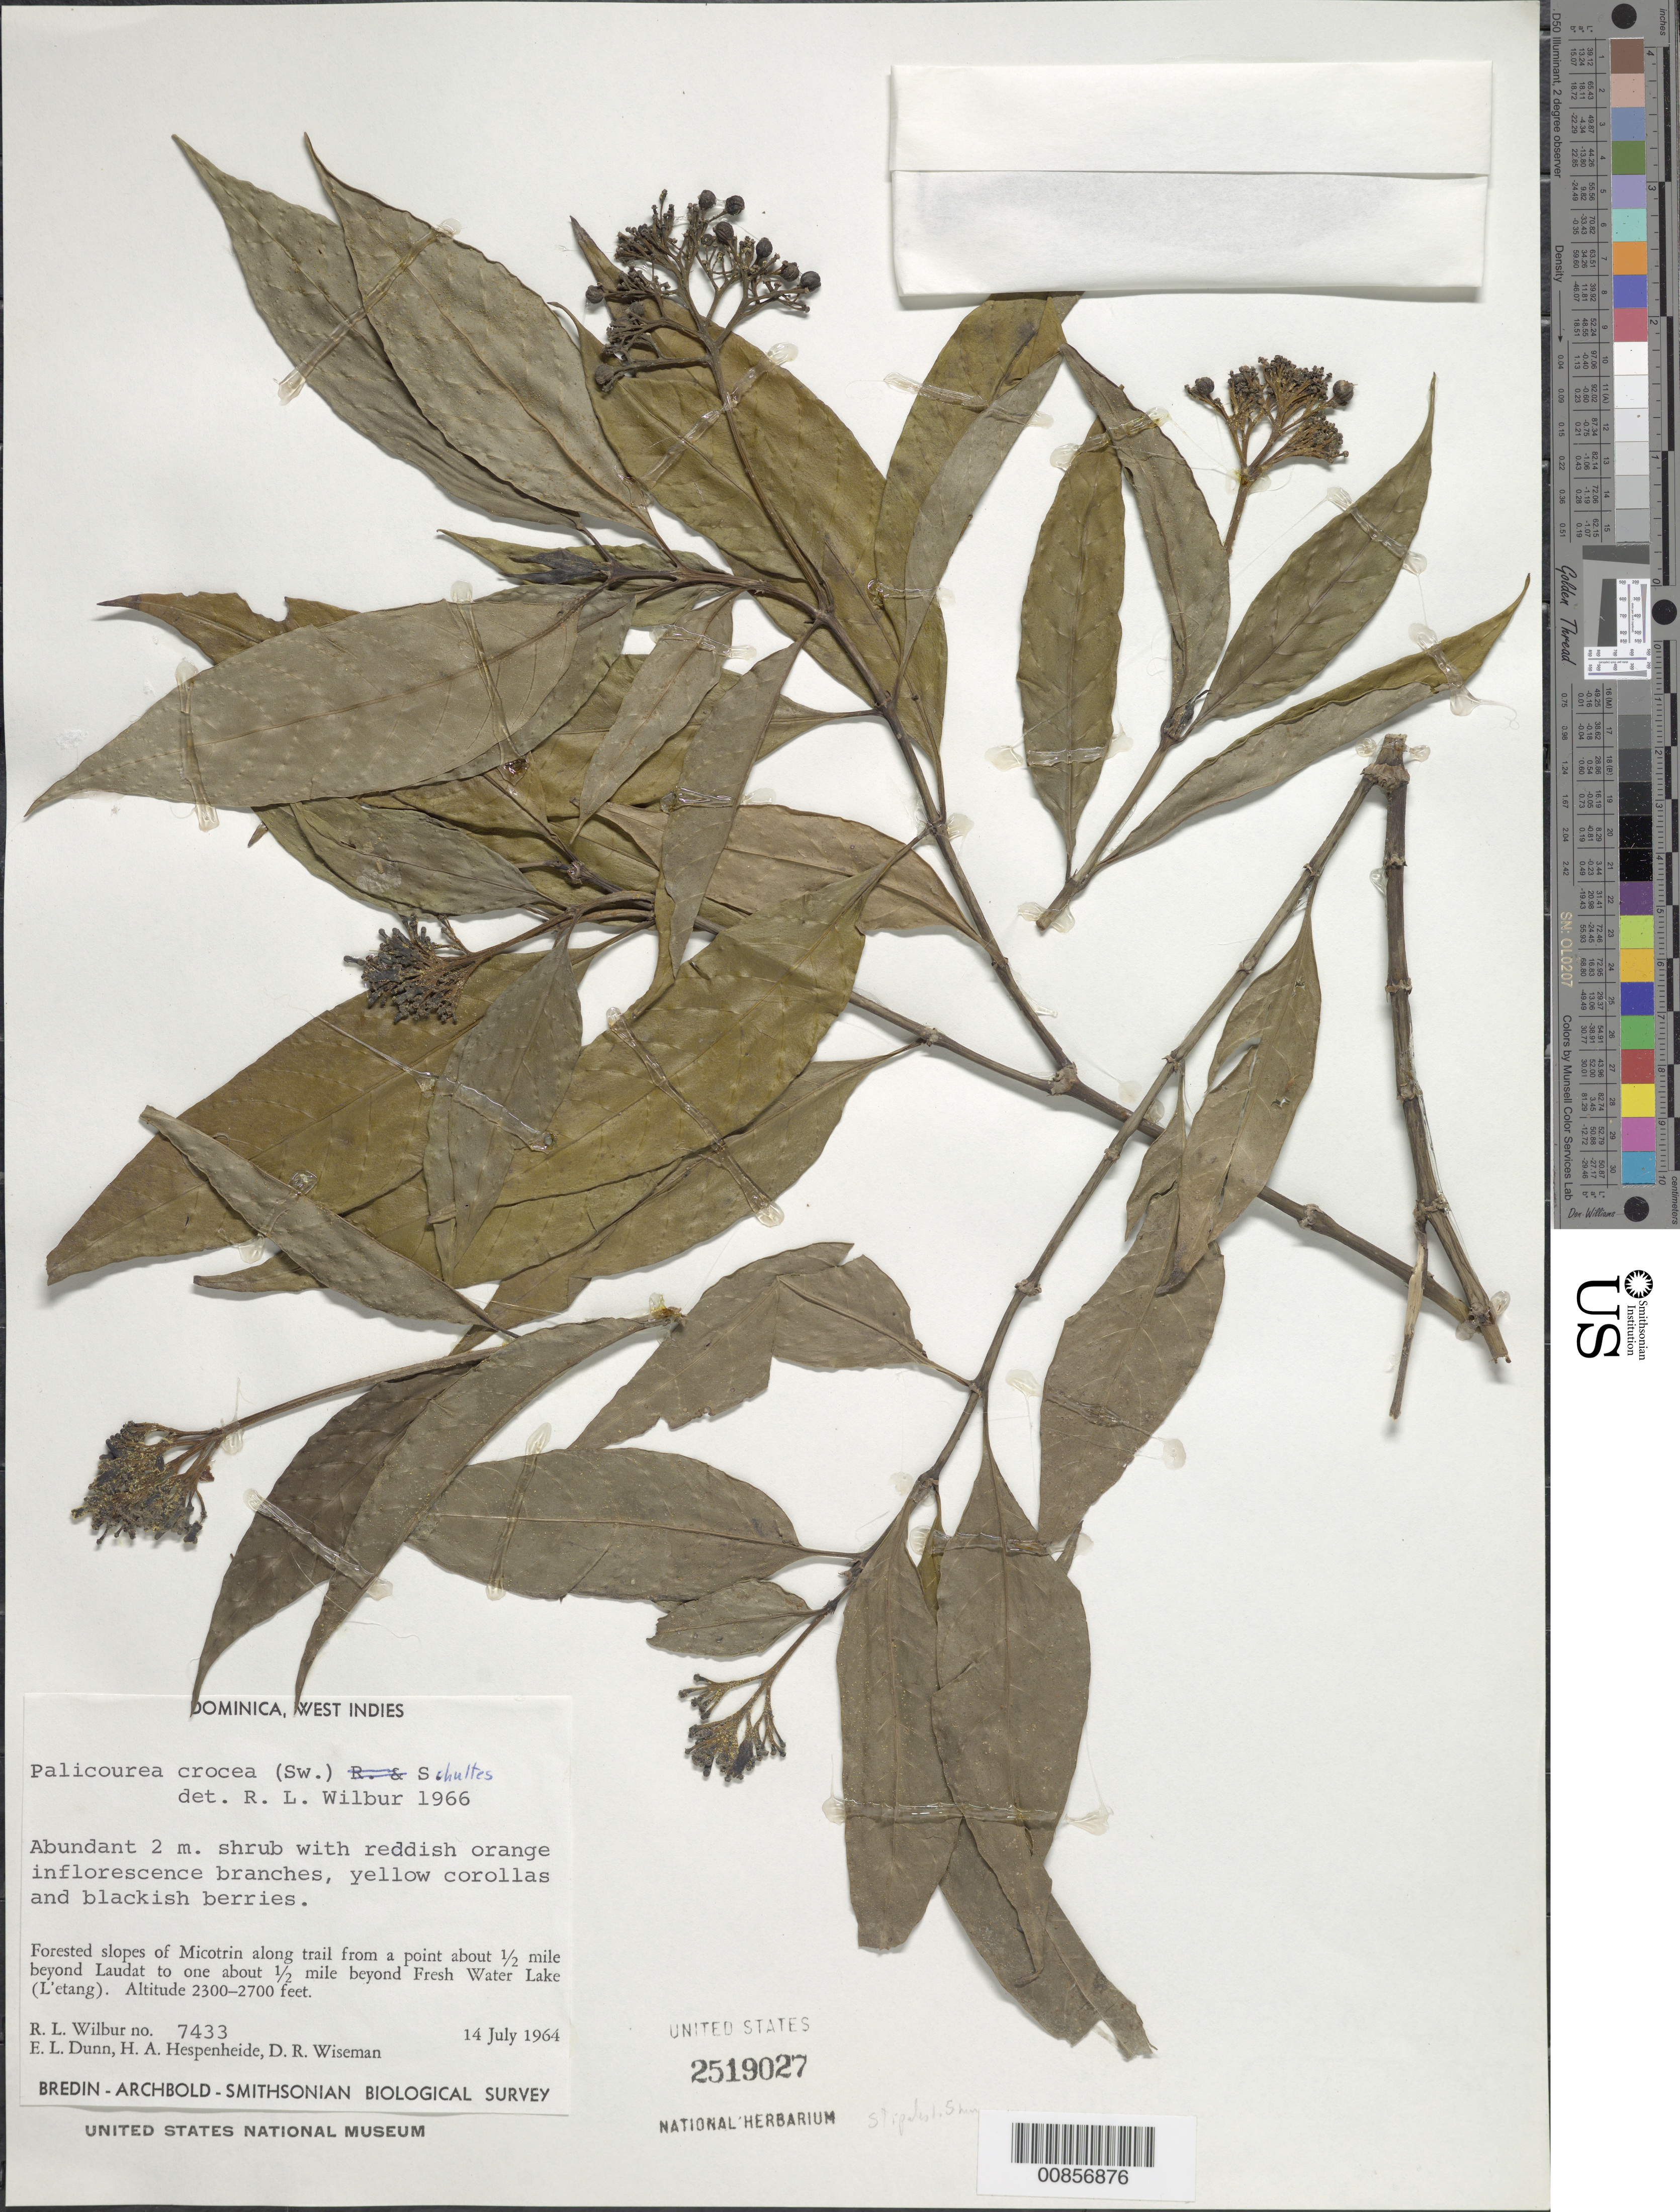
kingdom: Plantae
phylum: Tracheophyta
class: Magnoliopsida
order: Gentianales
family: Rubiaceae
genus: Palicourea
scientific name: Palicourea crocea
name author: (Sw.) Schult.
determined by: Wilbur, R. L.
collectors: R. L. Wilbur, E. Dunn, H. A. Hespenheide & D. R. Wiseman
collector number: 7433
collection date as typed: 14 Jul 1964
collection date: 1964-07-14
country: Dominica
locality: Slopes of Micotrin along trail from a point about 0.5 mi. beyond Laudat to one about 0.5 mi. beyond Fresh Water Lake (L'etang)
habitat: Forested slopes of micotrin, along trail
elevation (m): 701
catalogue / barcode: US 2519027